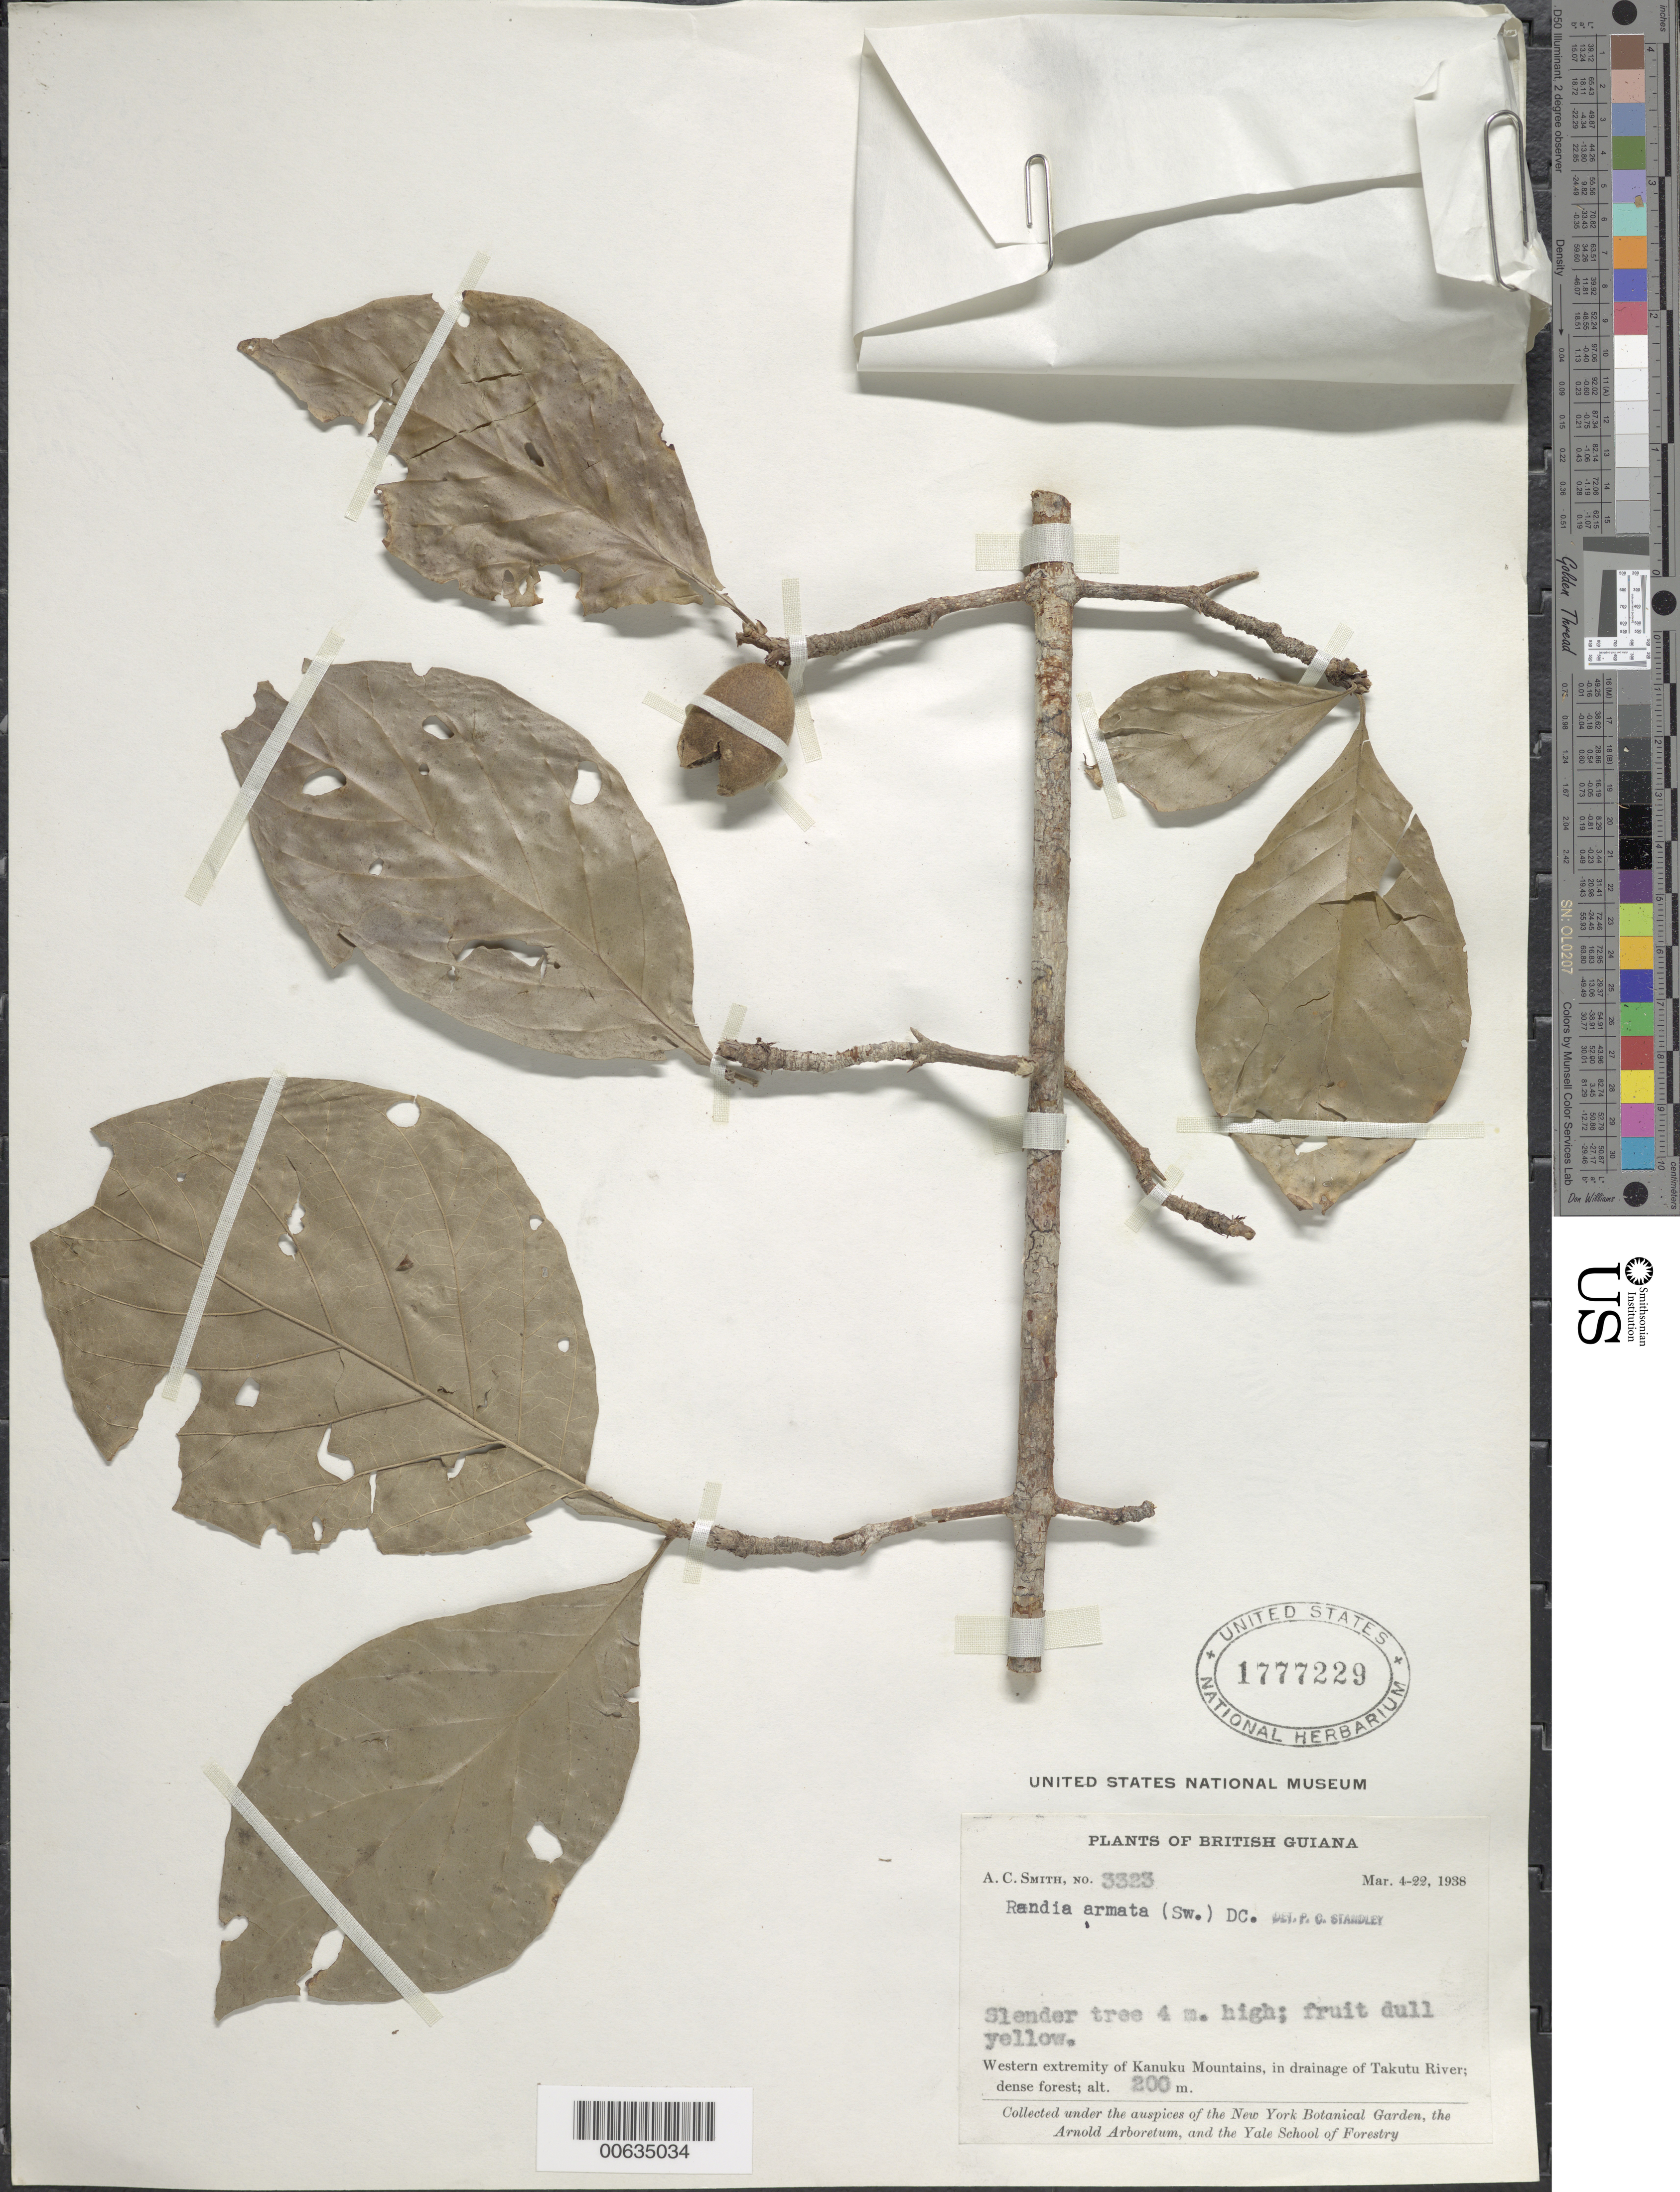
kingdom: Plantae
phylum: Tracheophyta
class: Magnoliopsida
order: Gentianales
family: Rubiaceae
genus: Randia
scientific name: Randia armata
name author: (Sw.) DC.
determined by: Standley, Paul C.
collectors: A. C. Smith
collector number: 3323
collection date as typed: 4-Mar-38 to 22-Mar-38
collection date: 1938-03-04/1938-03-22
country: Guyana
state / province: U. Takutu-U. Essequibo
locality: Kanuku Mts., drainage of Takutu R., western extremity of Kanuku Mountains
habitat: Dense forest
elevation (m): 200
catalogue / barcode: US 1777229